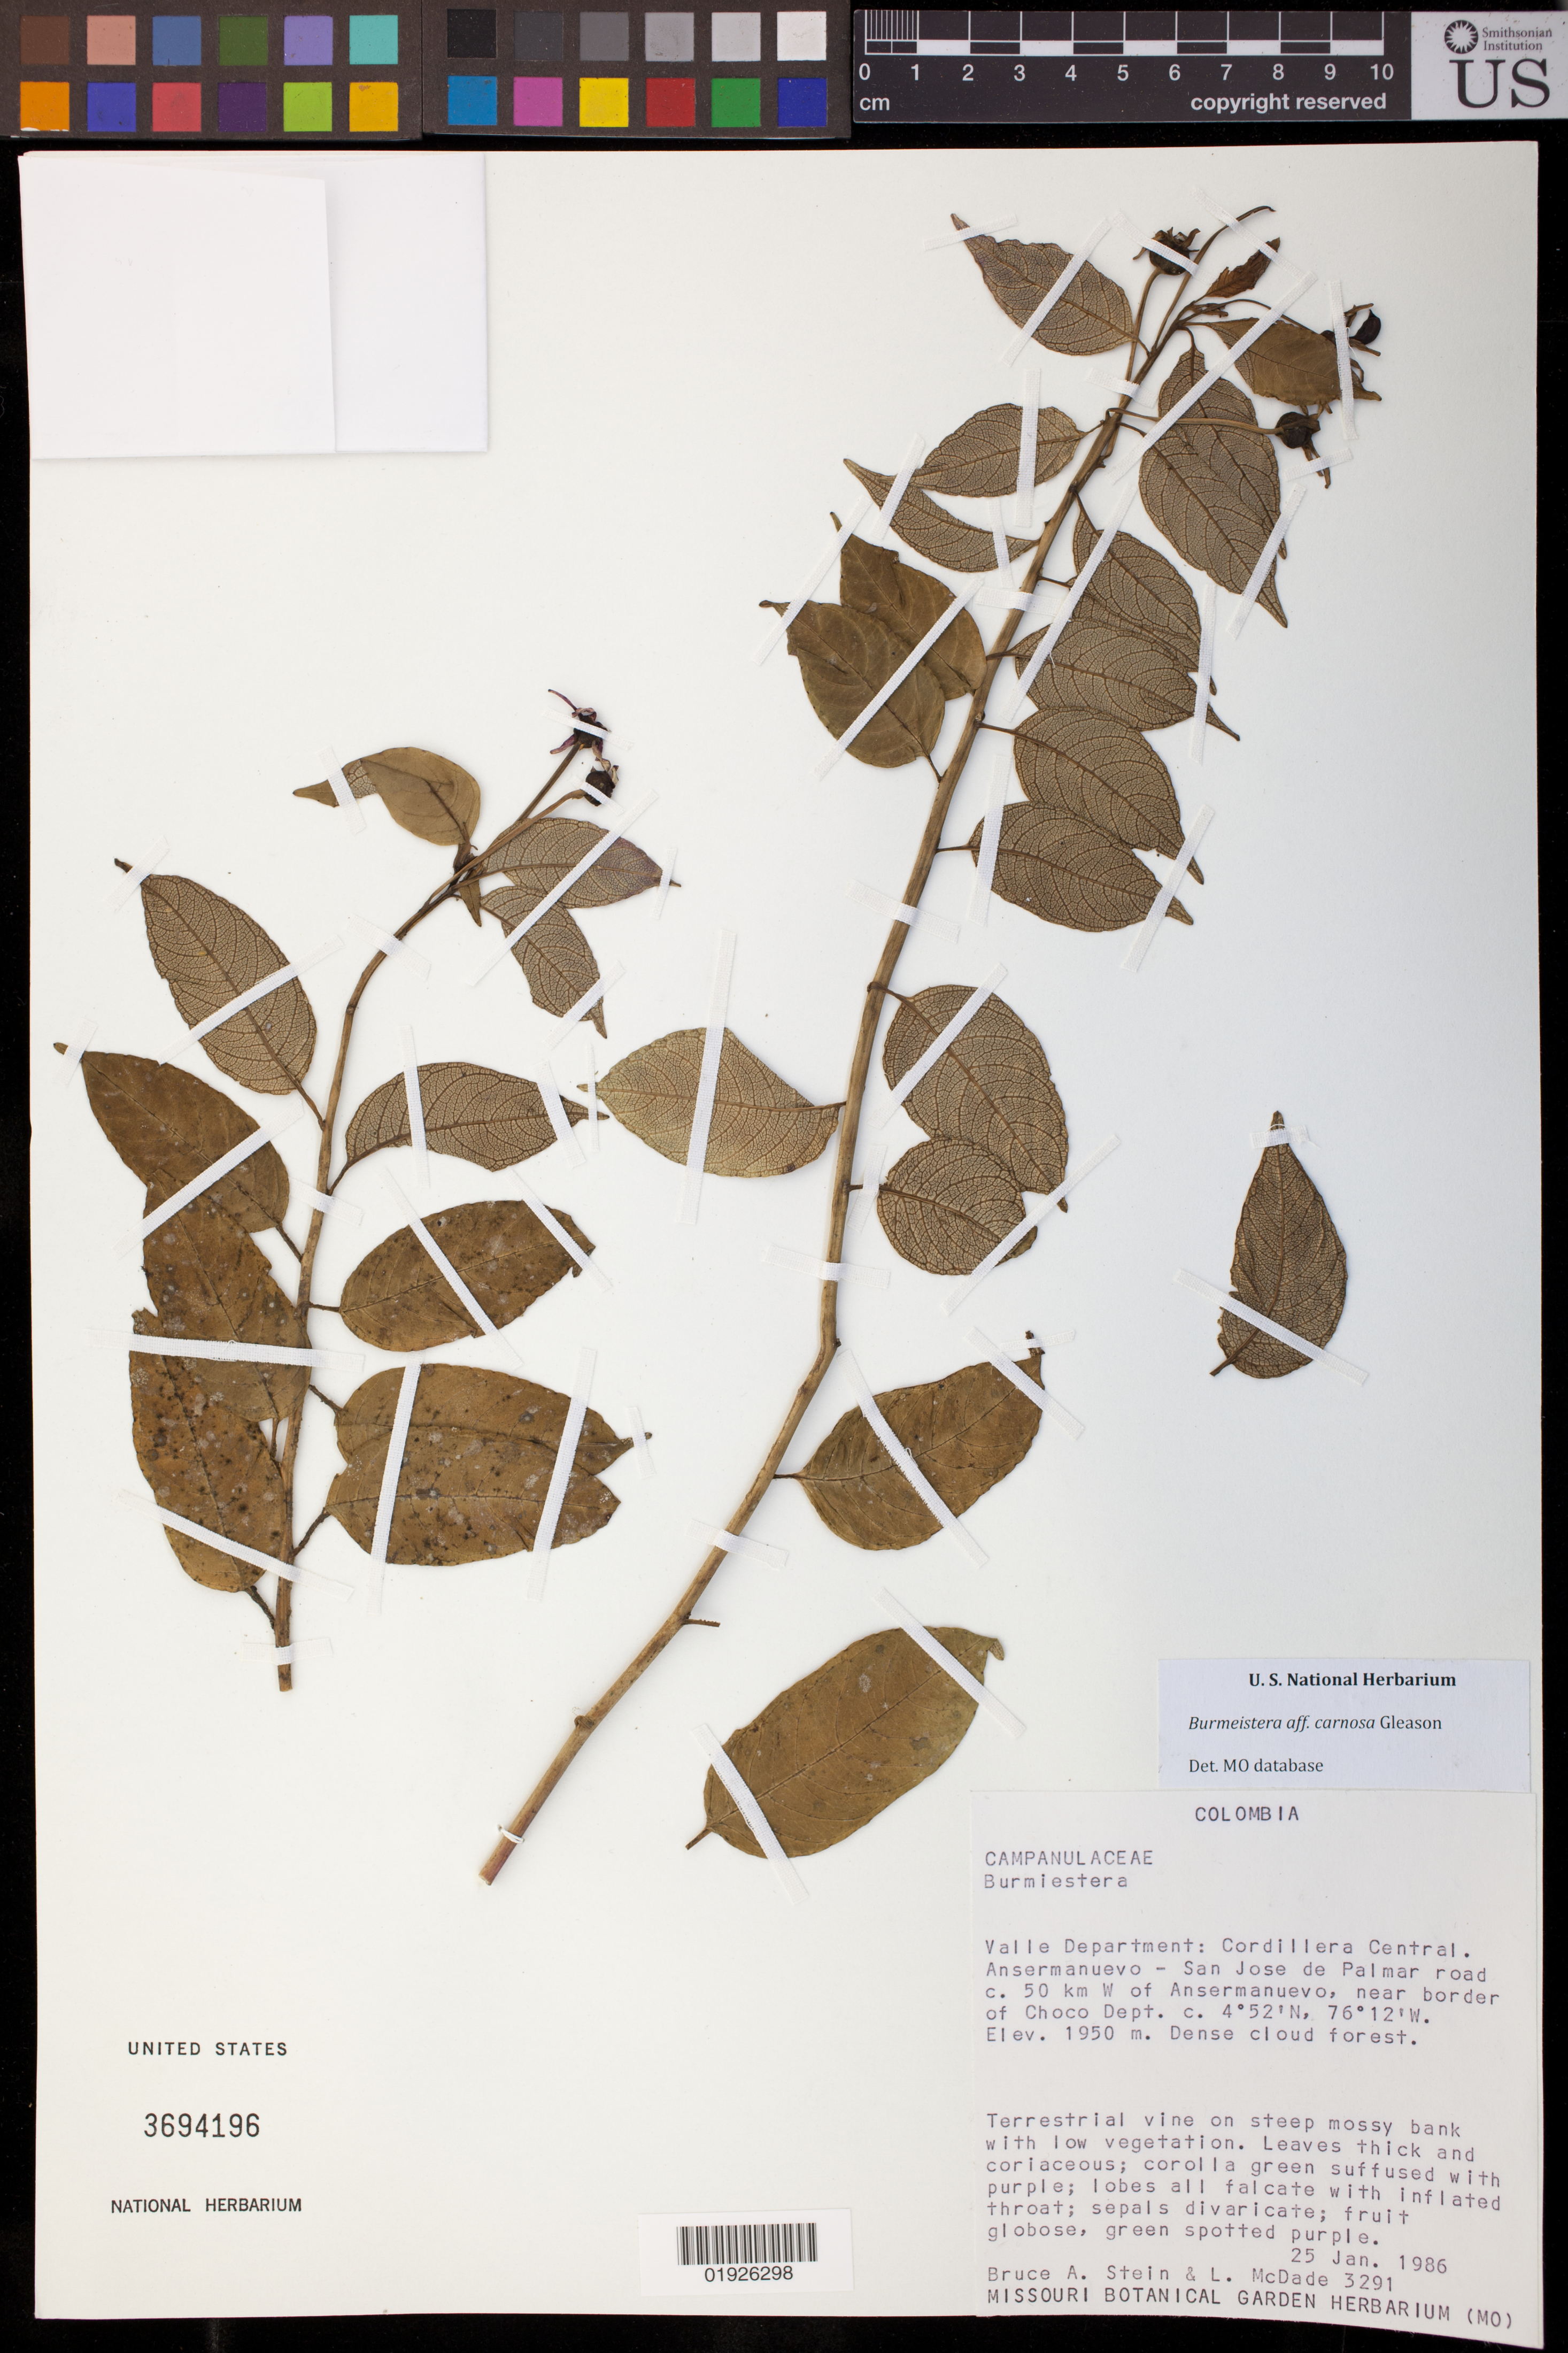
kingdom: Plantae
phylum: Tracheophyta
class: Magnoliopsida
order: Asterales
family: Campanulaceae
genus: Burmeistera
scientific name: Burmeistera carnosa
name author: Gleason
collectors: B. A. Stein & L. McDade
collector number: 3291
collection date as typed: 25 Jan 1986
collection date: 1986-01-25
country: Colombia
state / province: Valle del Cauca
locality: Cordillera Central. Ansermanuevo-San Jose de Palmar road c. 50 km W of Ansermanuevo, near border of Choco Dept.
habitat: Dense cloud forest.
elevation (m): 1950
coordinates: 4 52 N, 76 12 W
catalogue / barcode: US 3694196